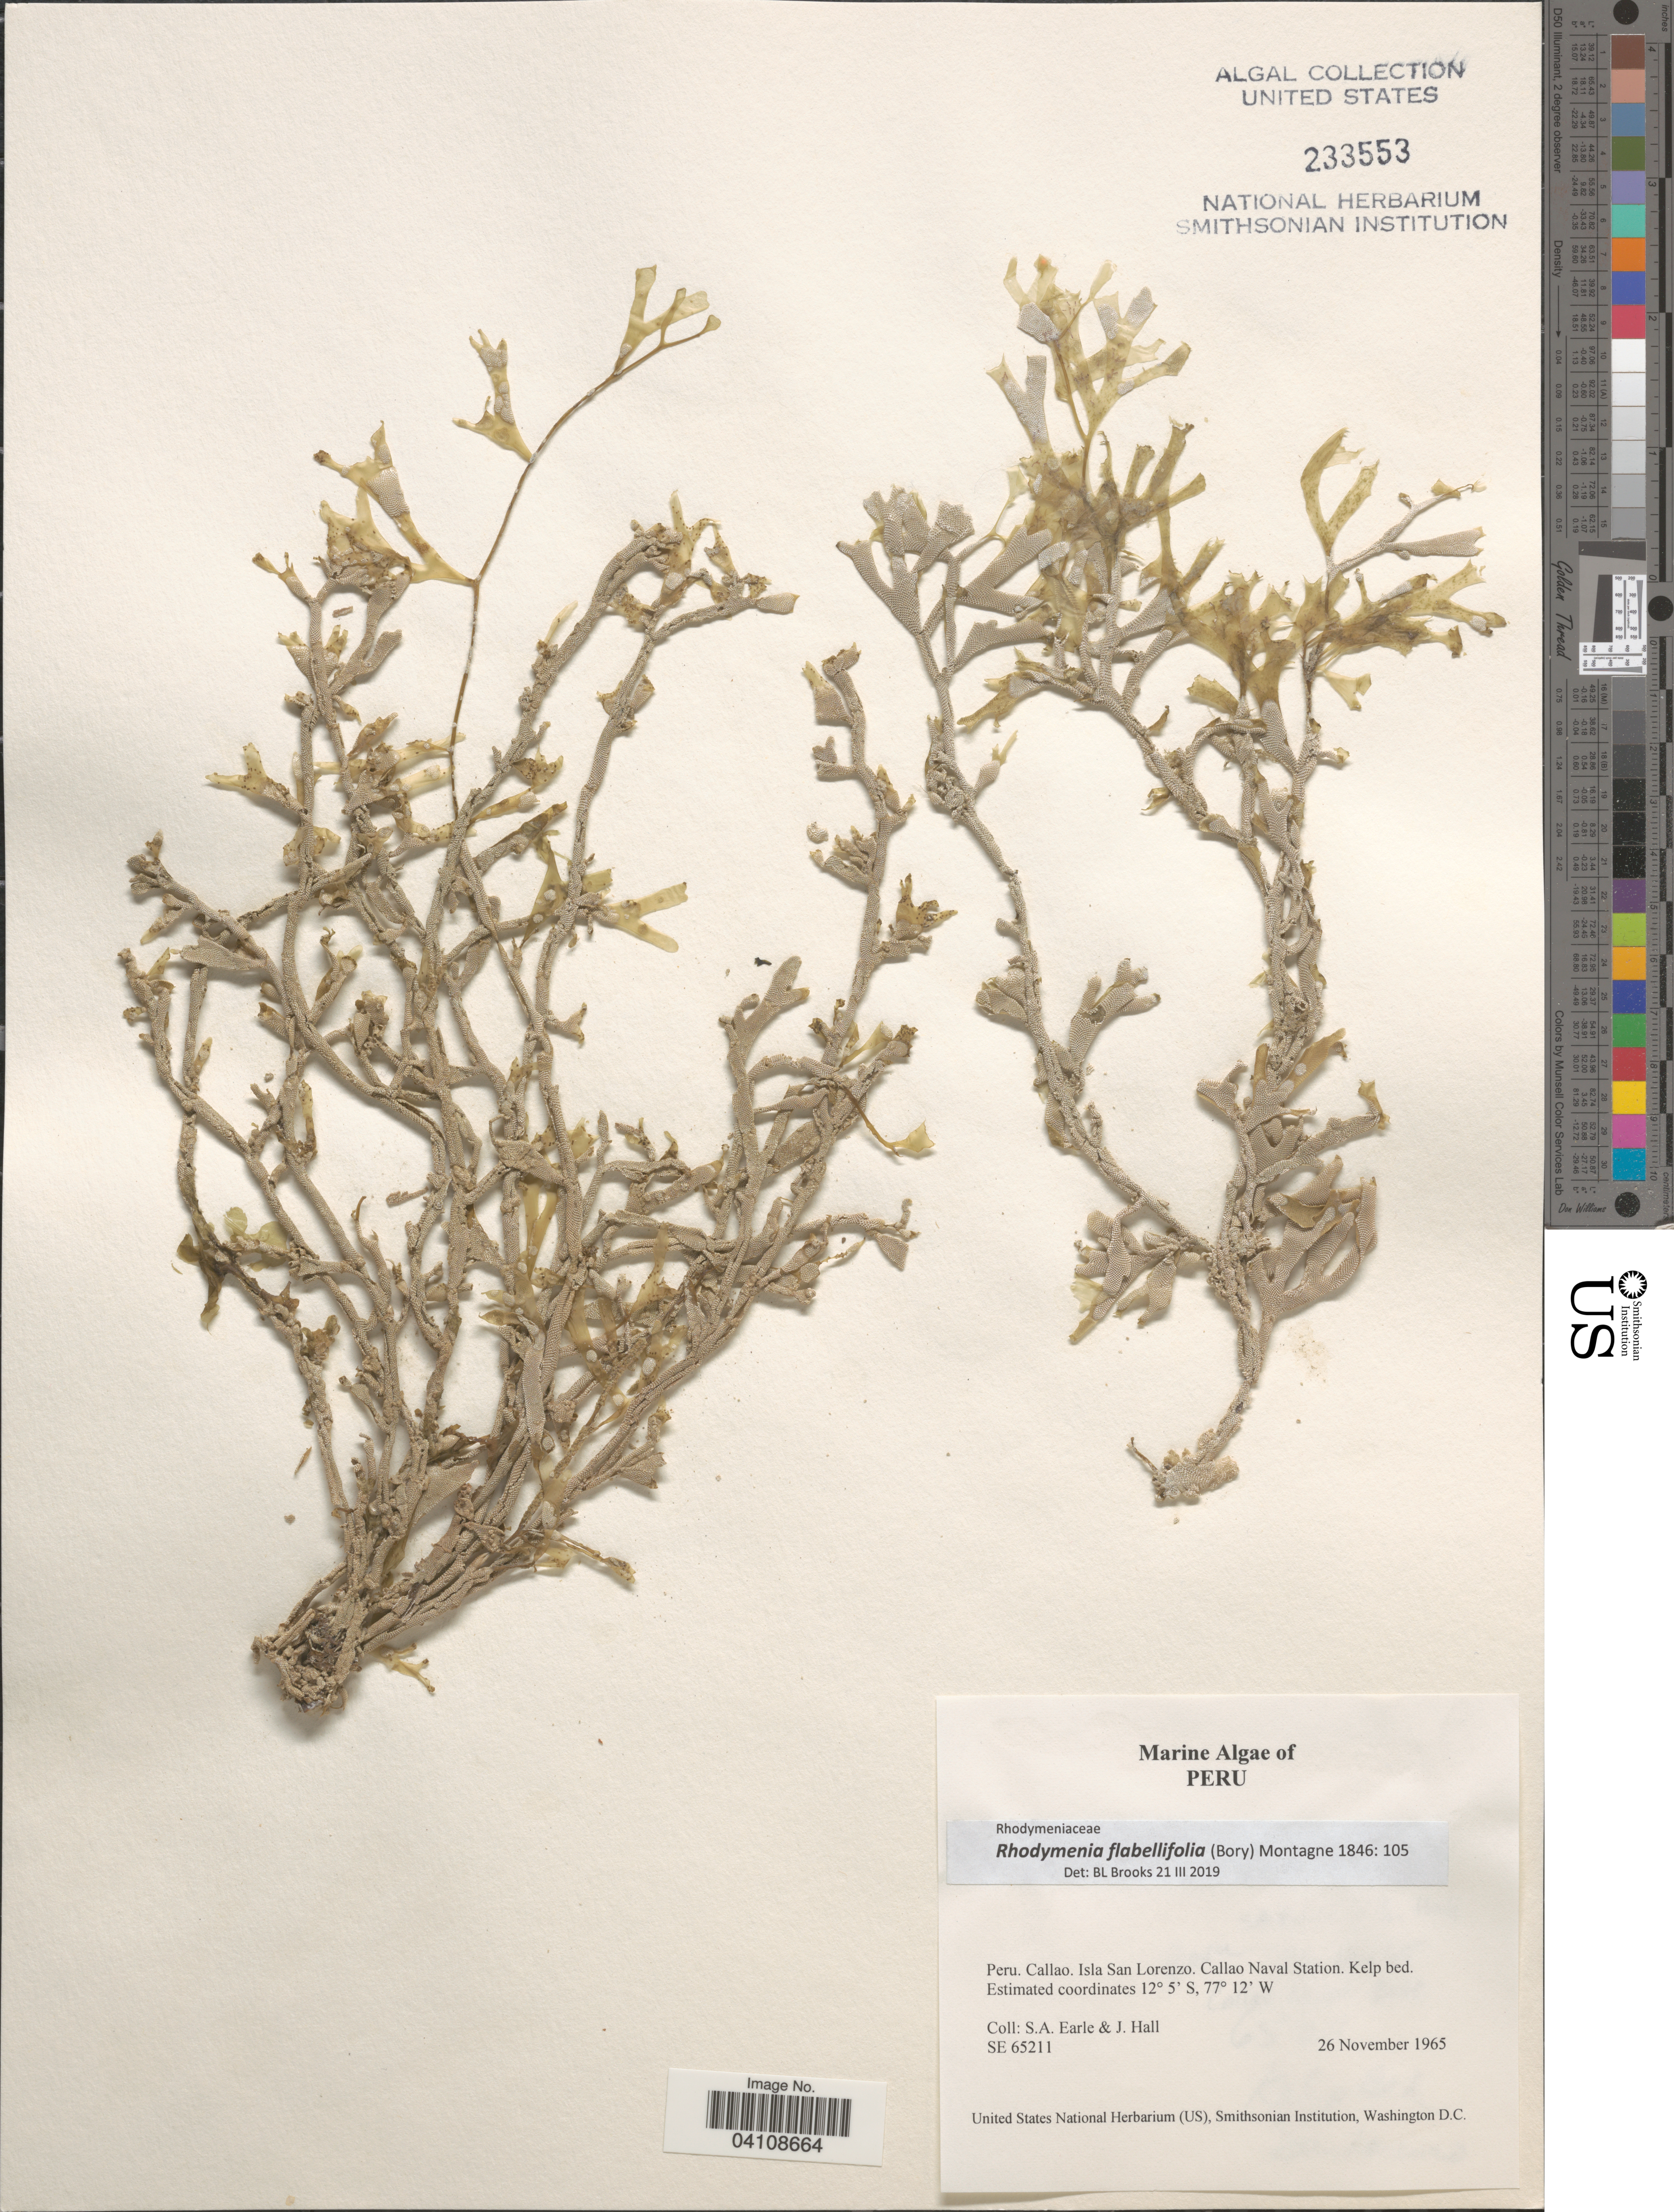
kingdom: Plantae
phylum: Rhodophyta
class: Florideophyceae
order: Rhodymeniales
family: Rhodymeniaceae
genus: Rhodymenia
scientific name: Rhodymenia flabellifolia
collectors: S. A. Earle & J. Hall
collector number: SE65211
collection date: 1965-11-26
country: Peru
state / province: Callao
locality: Isla San Lorenzo. Callao Naval Station. Kelp bed.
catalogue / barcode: US 233553